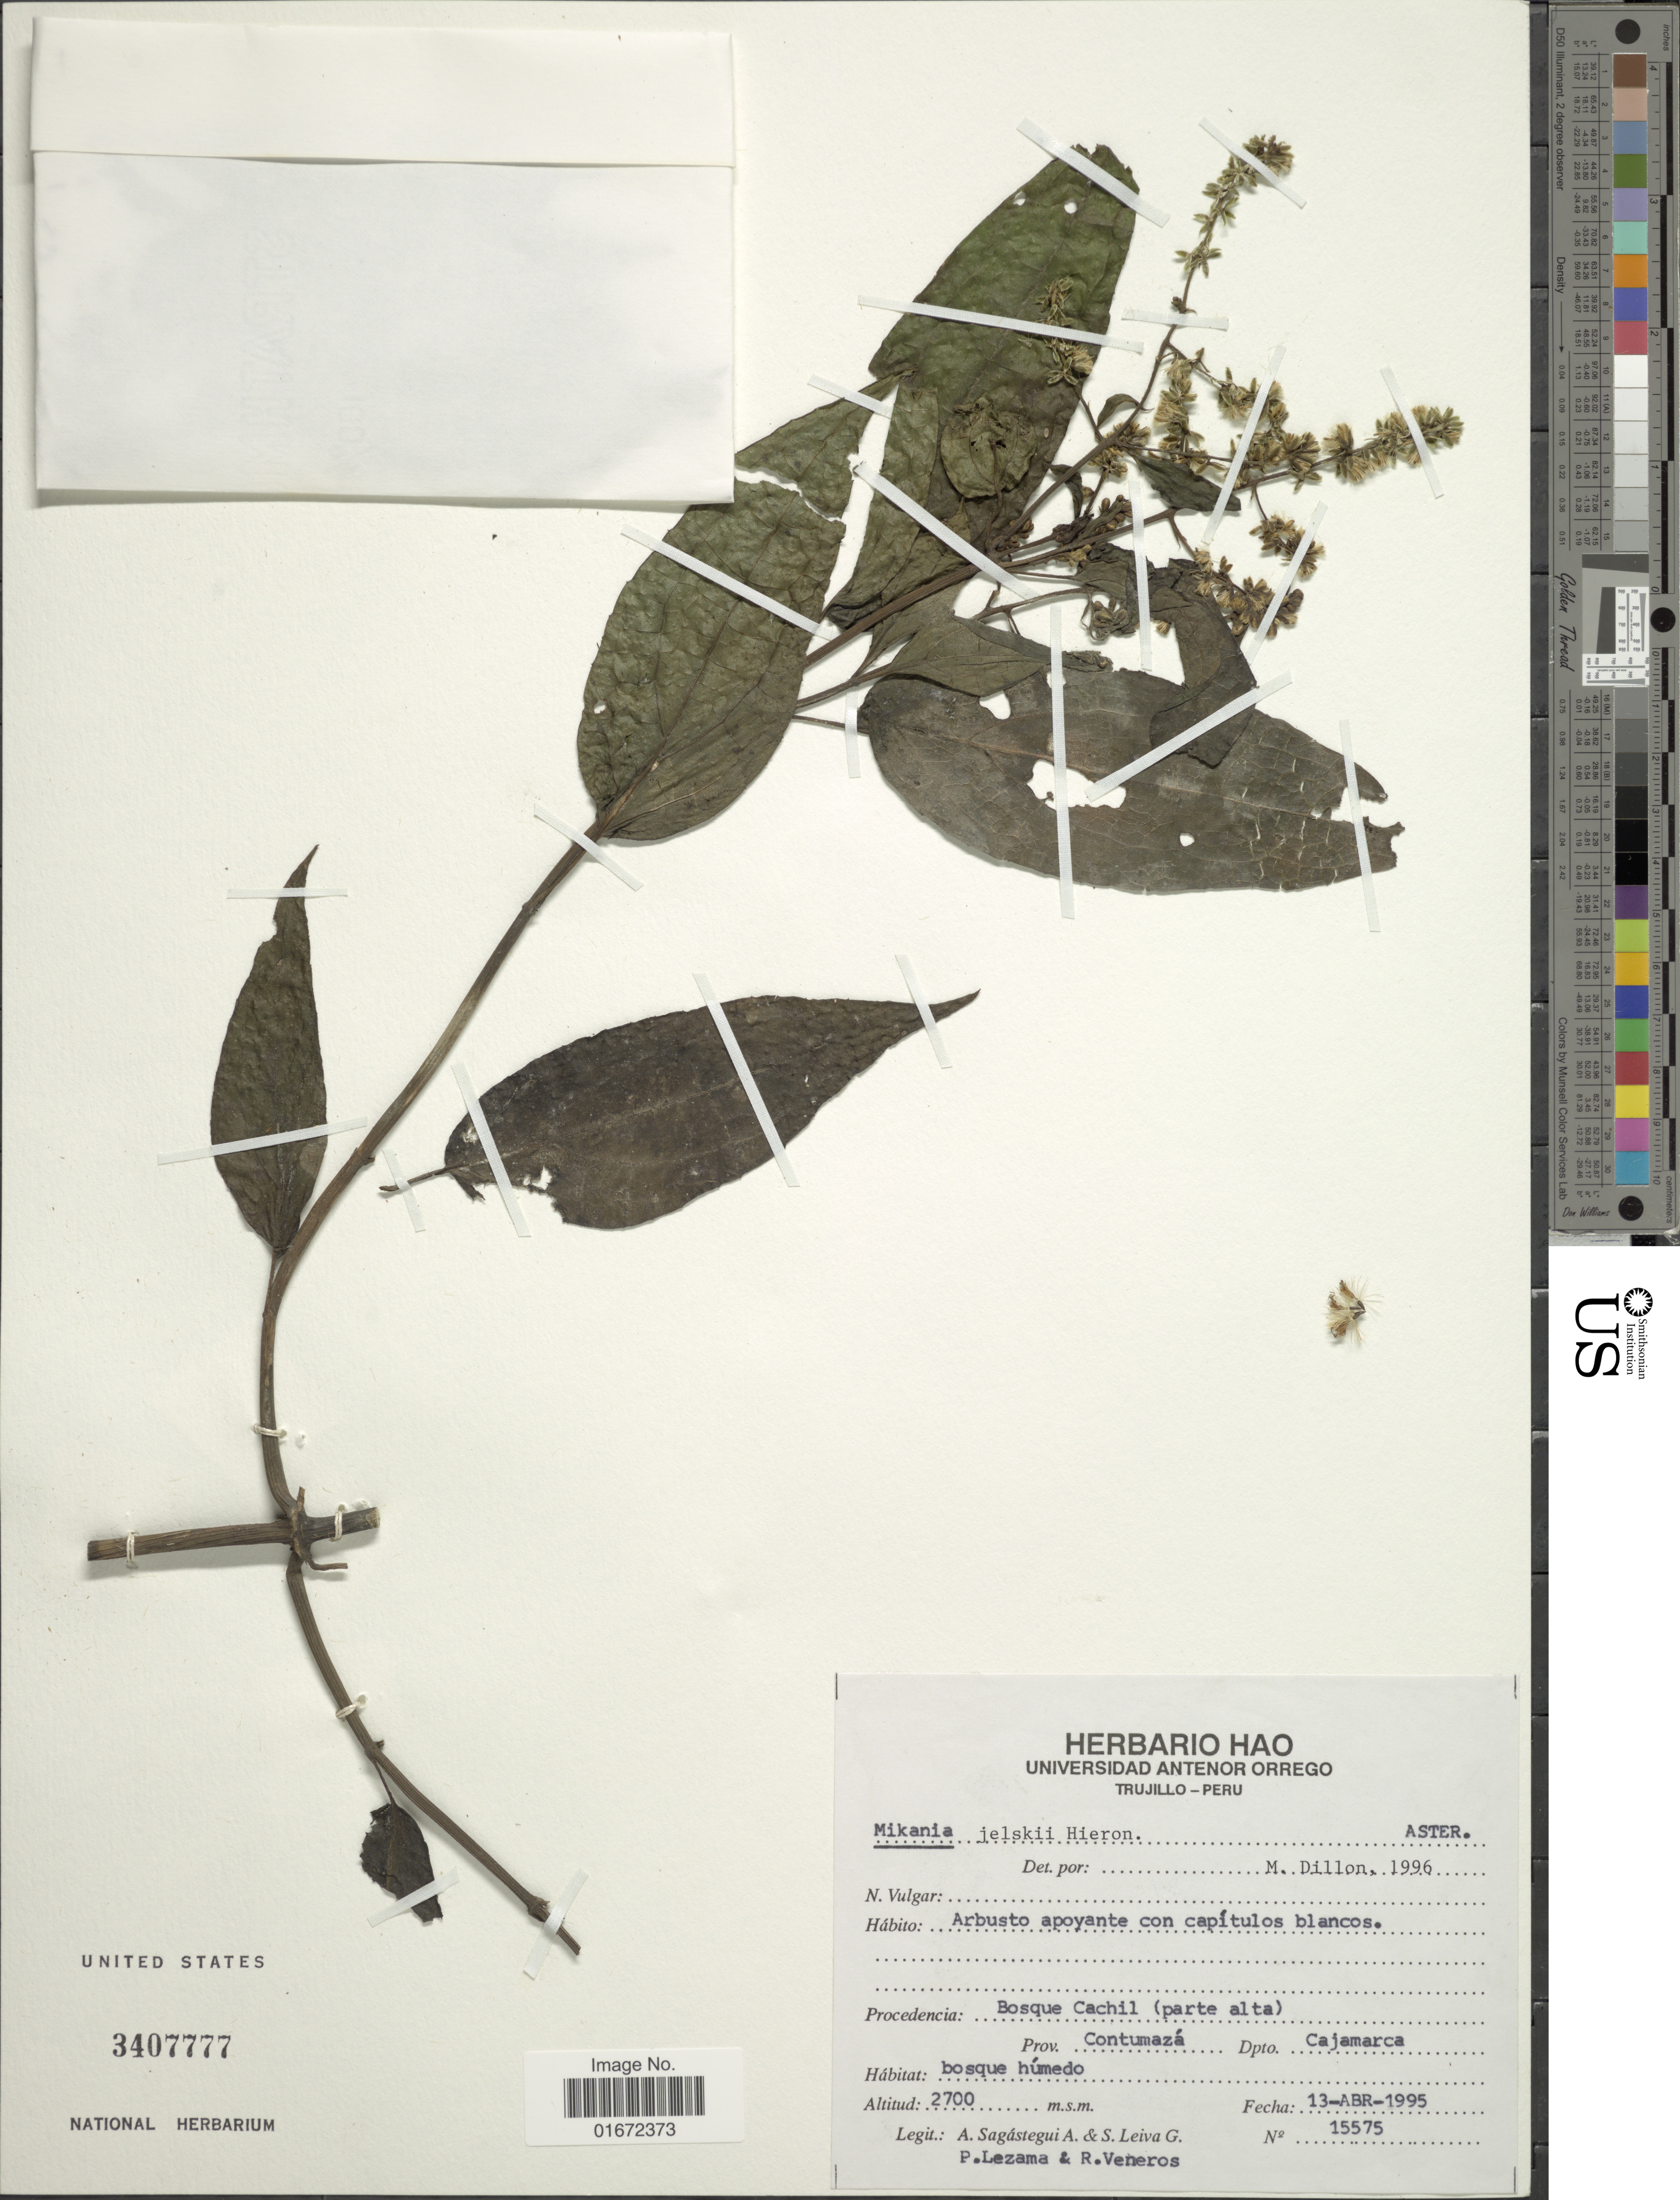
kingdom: Plantae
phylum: Tracheophyta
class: Magnoliopsida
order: Asterales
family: Asteraceae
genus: Mikania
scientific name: Mikania jelskii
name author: Hieron.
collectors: A. Sagástegui A., S. Leiva G., P. Lezama & R. Veneros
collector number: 15575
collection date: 1995-04-13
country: Peru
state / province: Cajamarca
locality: Bosque Cachil (parte alta) . Prov. Contumazá. Dpto. Cajamarca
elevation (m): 2700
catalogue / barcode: US 3407777